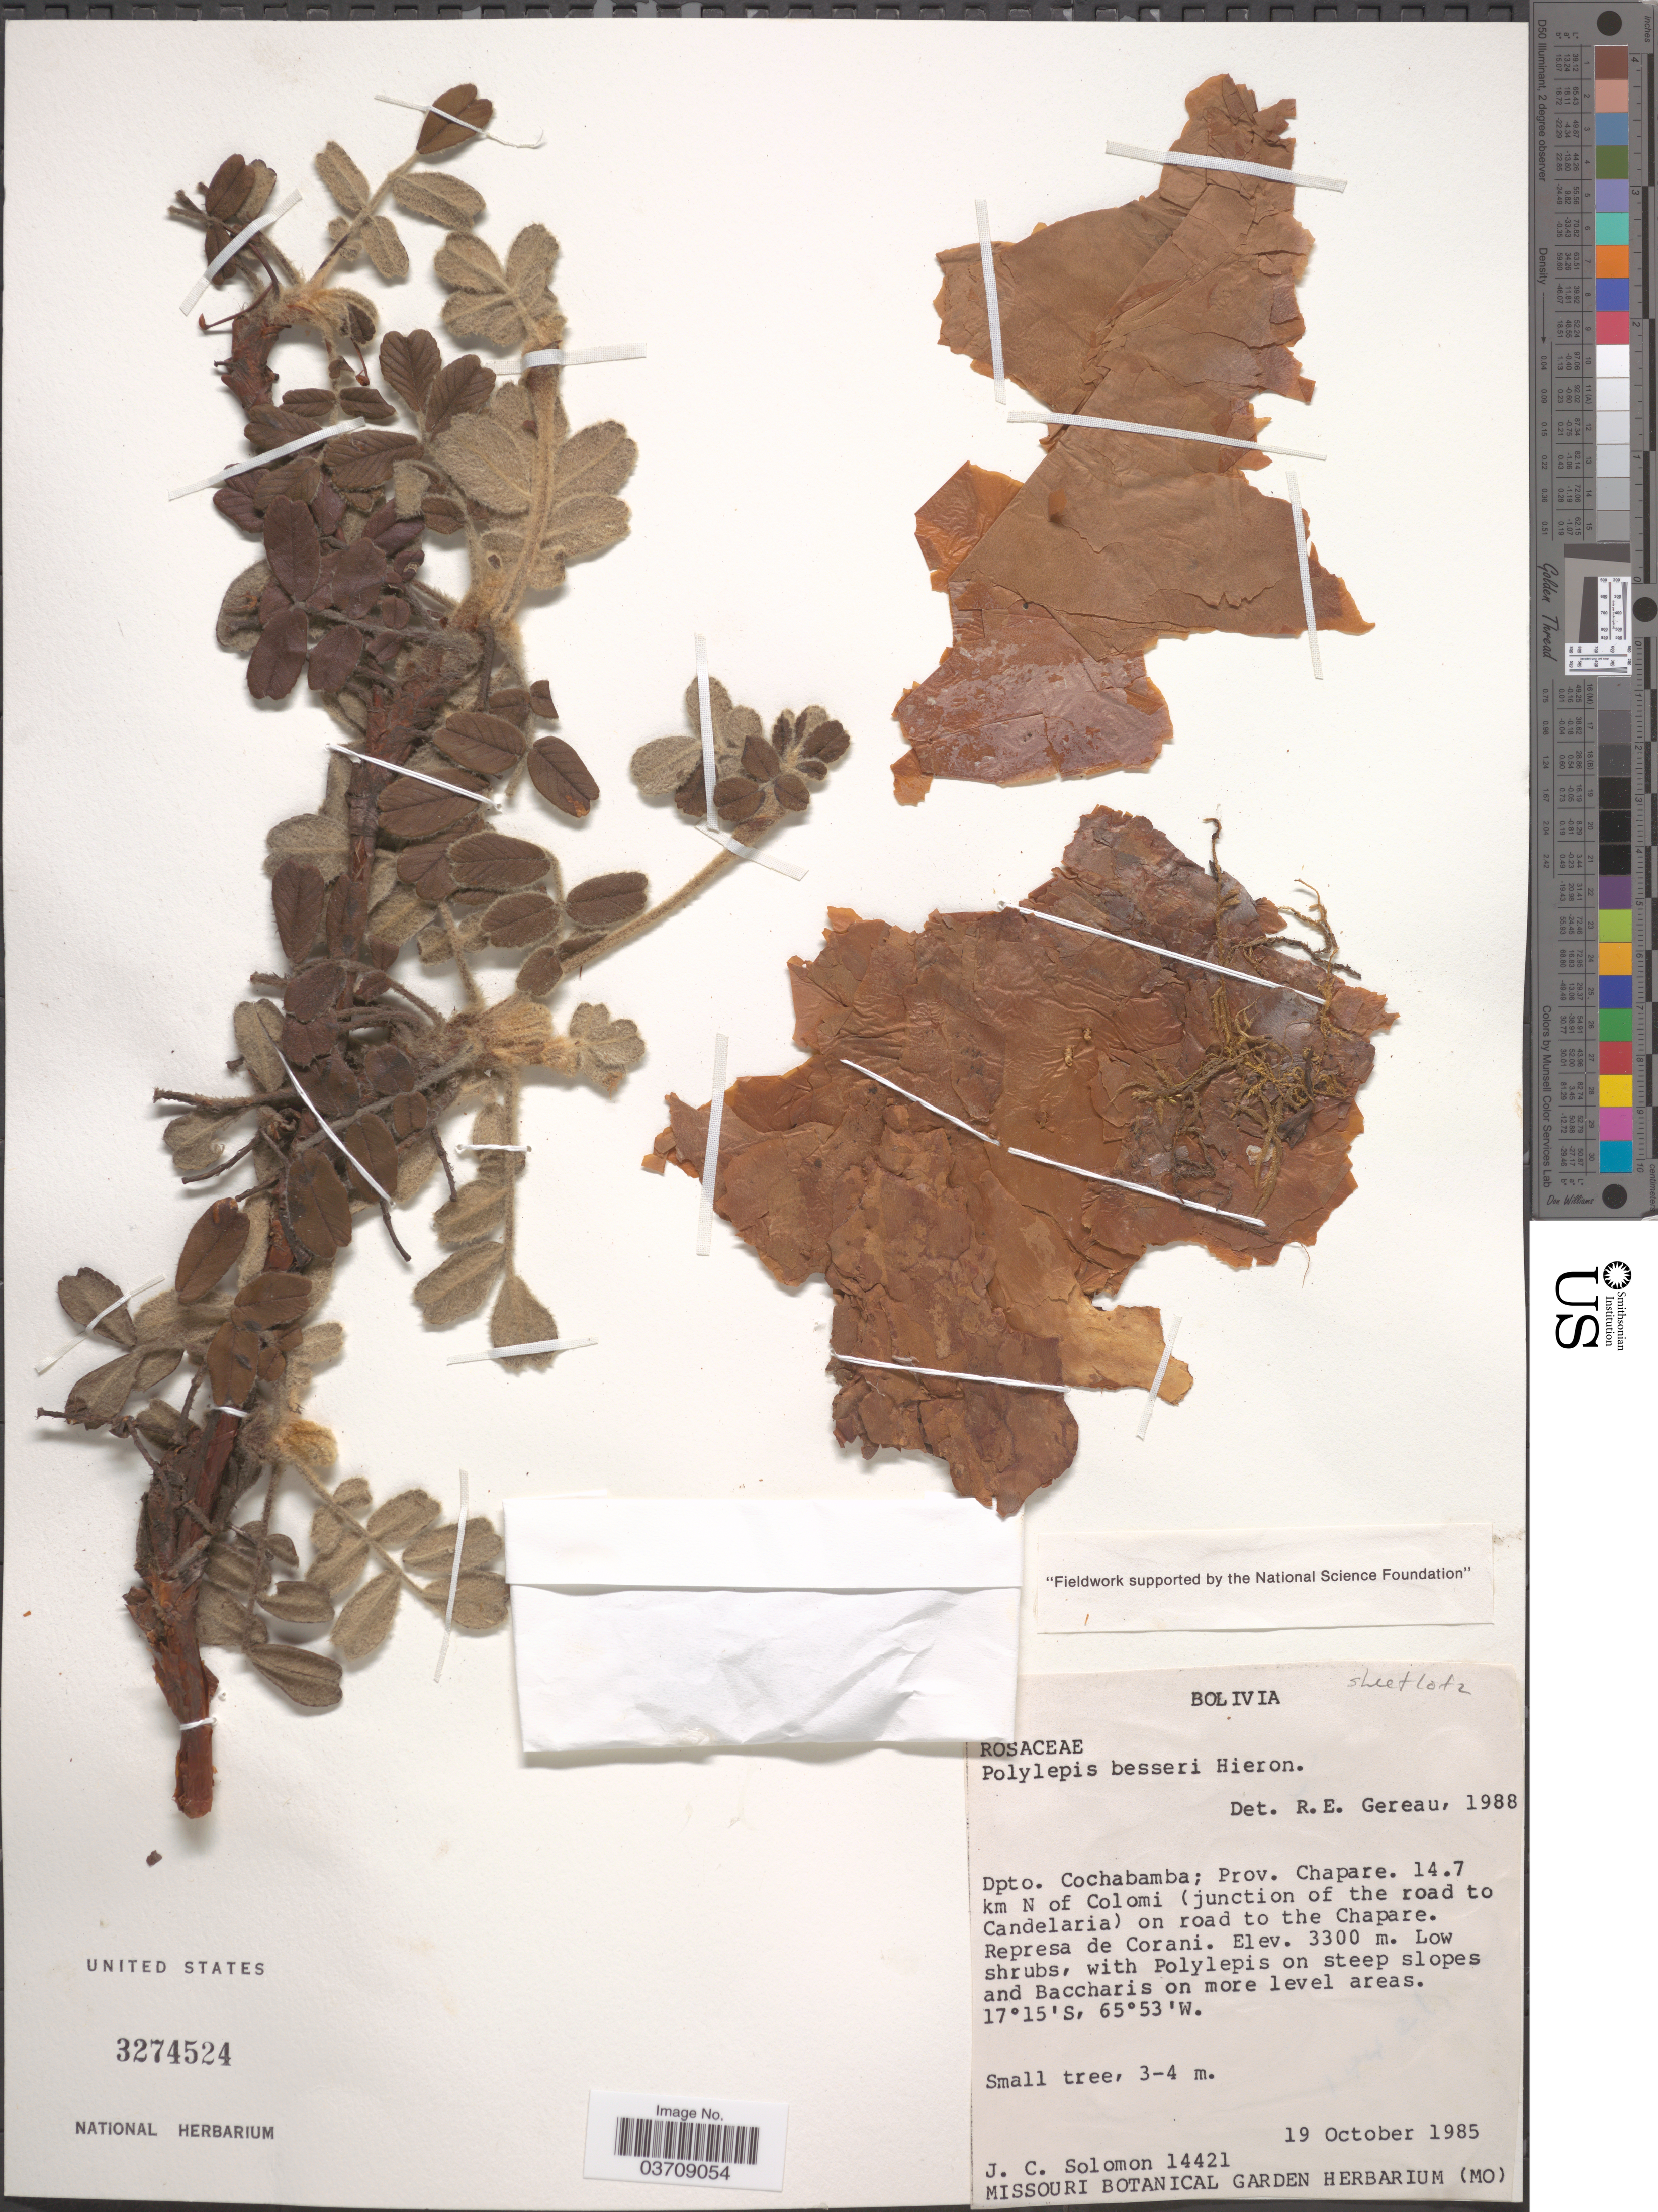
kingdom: Plantae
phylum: Tracheophyta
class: Magnoliopsida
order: Rosales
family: Rosaceae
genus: Polylepis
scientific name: Polylepis besseri subsp. besseri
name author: Hieron.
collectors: J. C. Solomon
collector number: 14421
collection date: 1985-10-19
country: Bolivia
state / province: Cochabamba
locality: Dpto. Cochabamba; Prov. Chapare. 14.7 km N of Colomi (junction of the road to Candelaria) on road to the Chapare. Represa de Corani.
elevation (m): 3300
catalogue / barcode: US 3274524